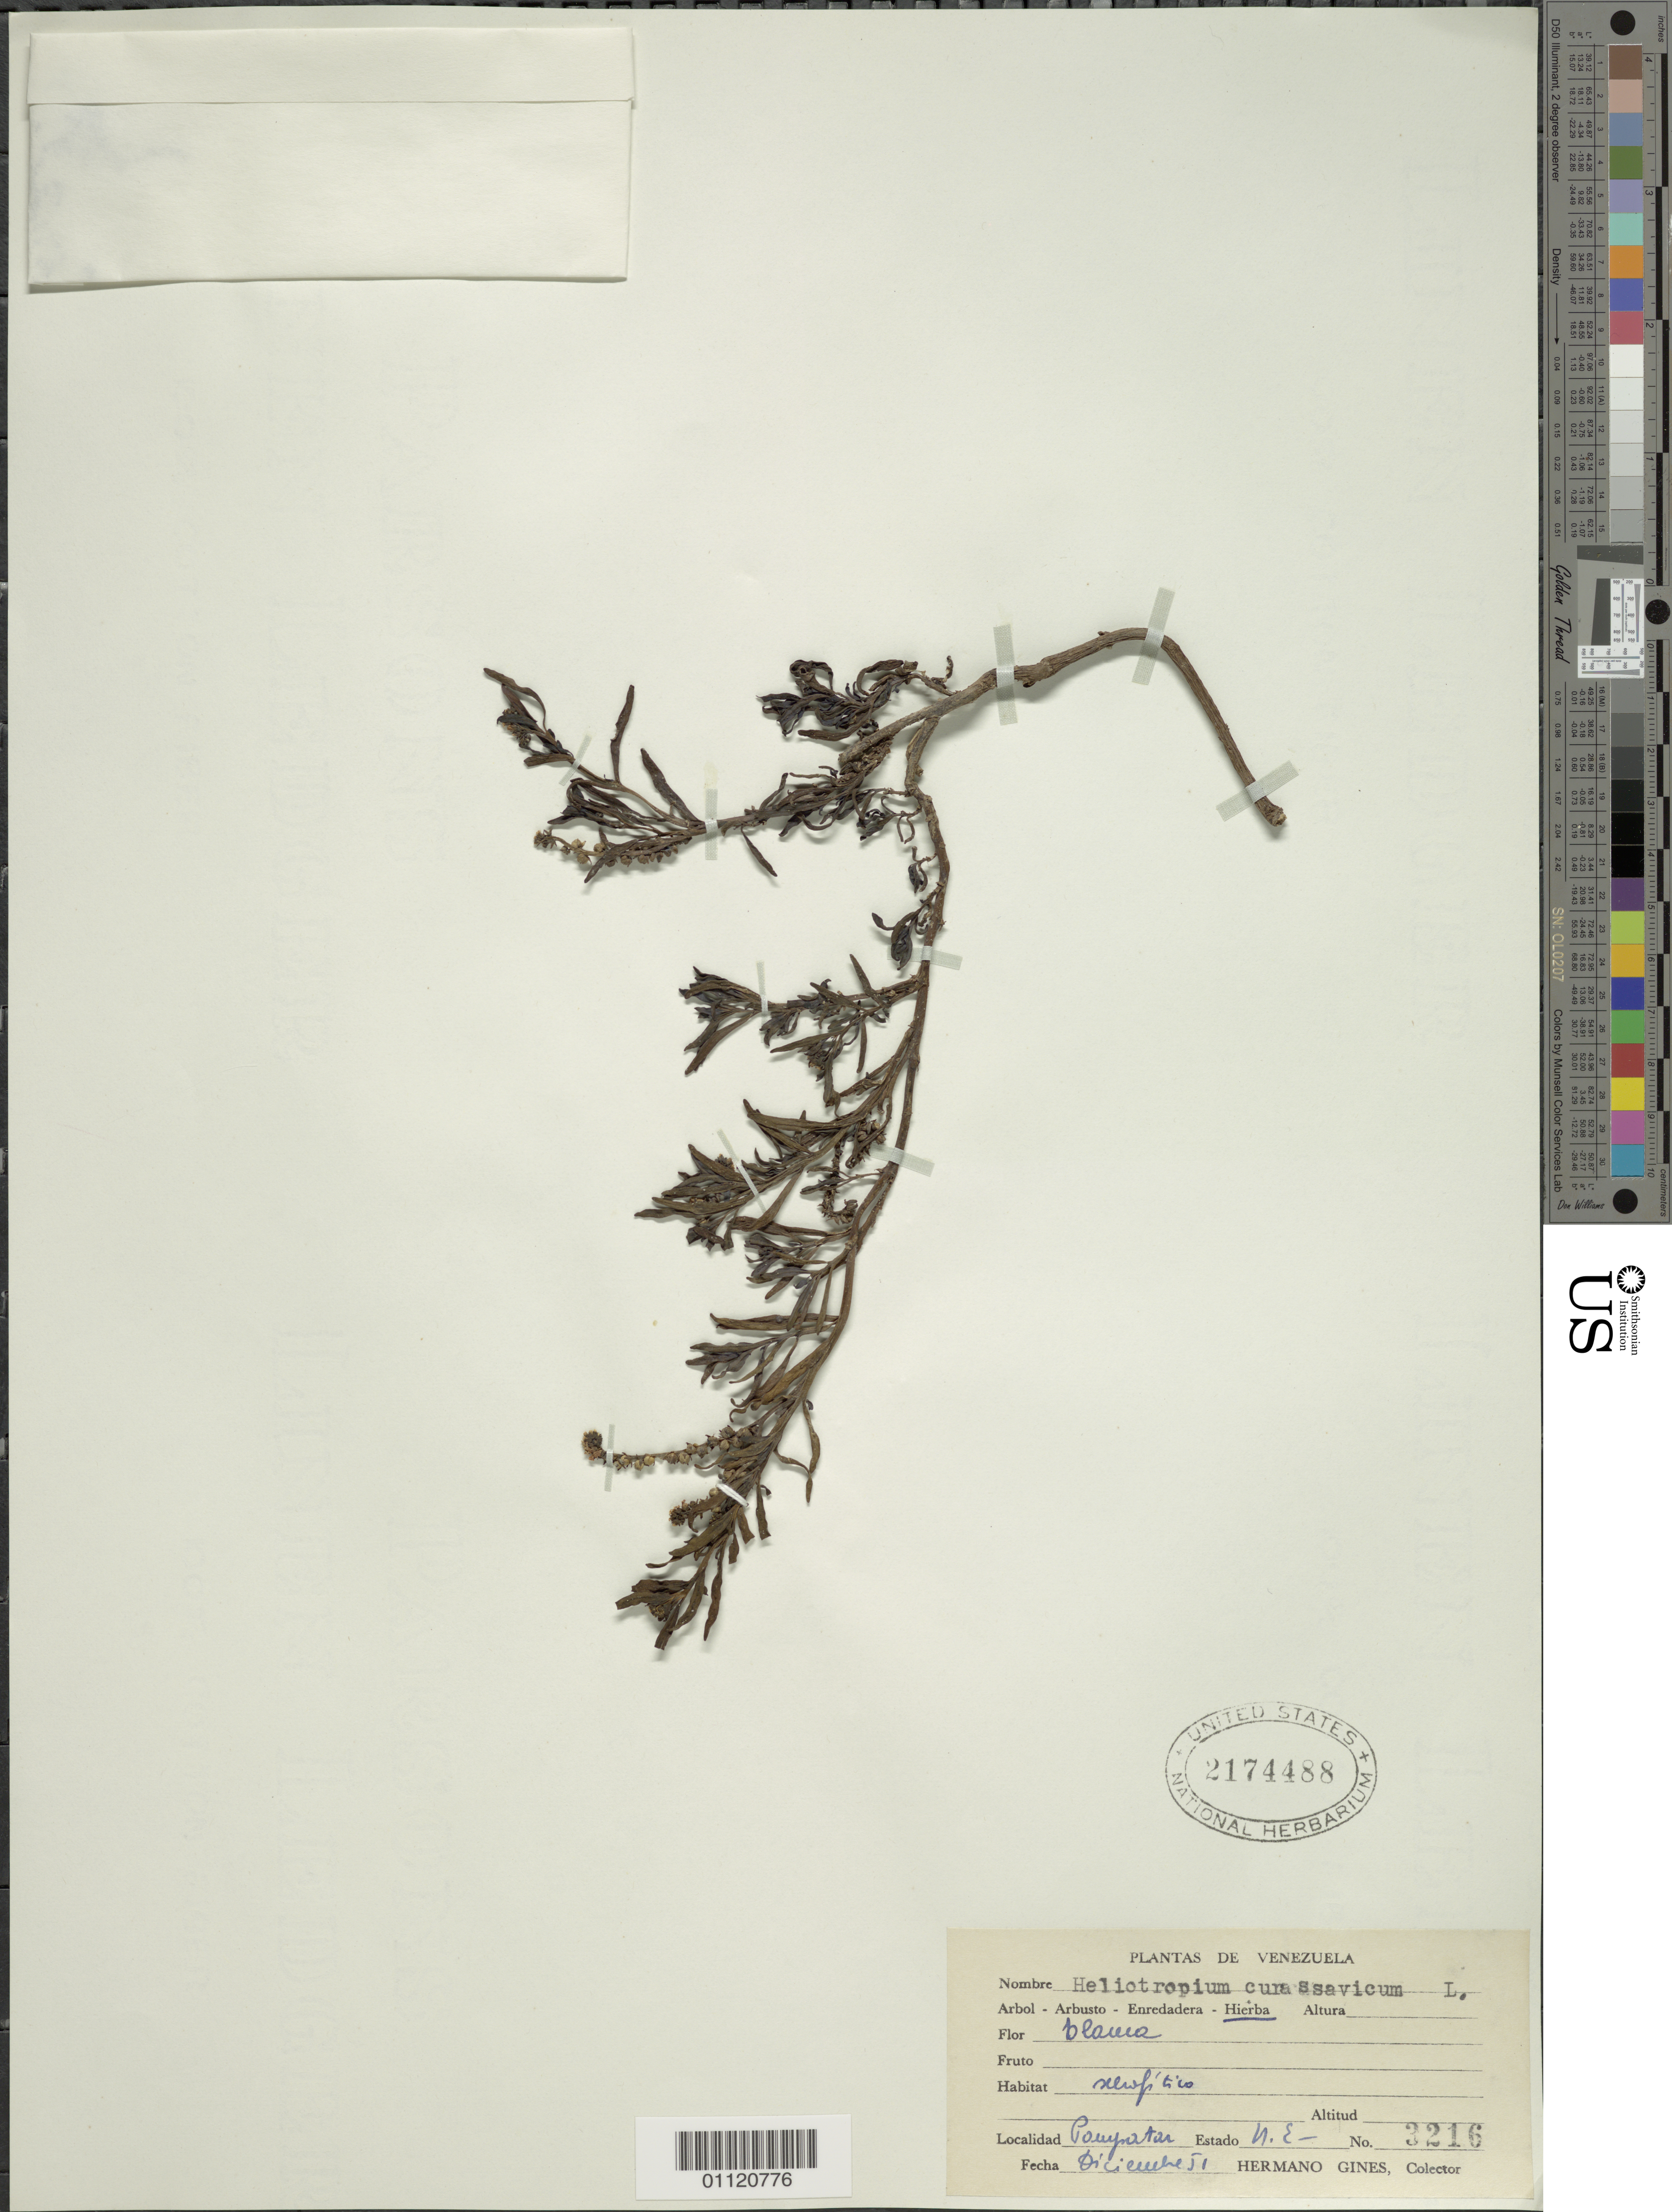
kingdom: Plantae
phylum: Tracheophyta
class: Magnoliopsida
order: Boraginales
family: Heliotropiaceae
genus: Heliotropium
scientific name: Heliotropium curassavicum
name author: L.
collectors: Bro. Gines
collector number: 3216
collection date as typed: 01 Dec 1951 to 31 Dec 1951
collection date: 1951-12-01/1951-12-31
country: Venezuela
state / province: Nueva Esparta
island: Margarita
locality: Pampatar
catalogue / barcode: US 2174488